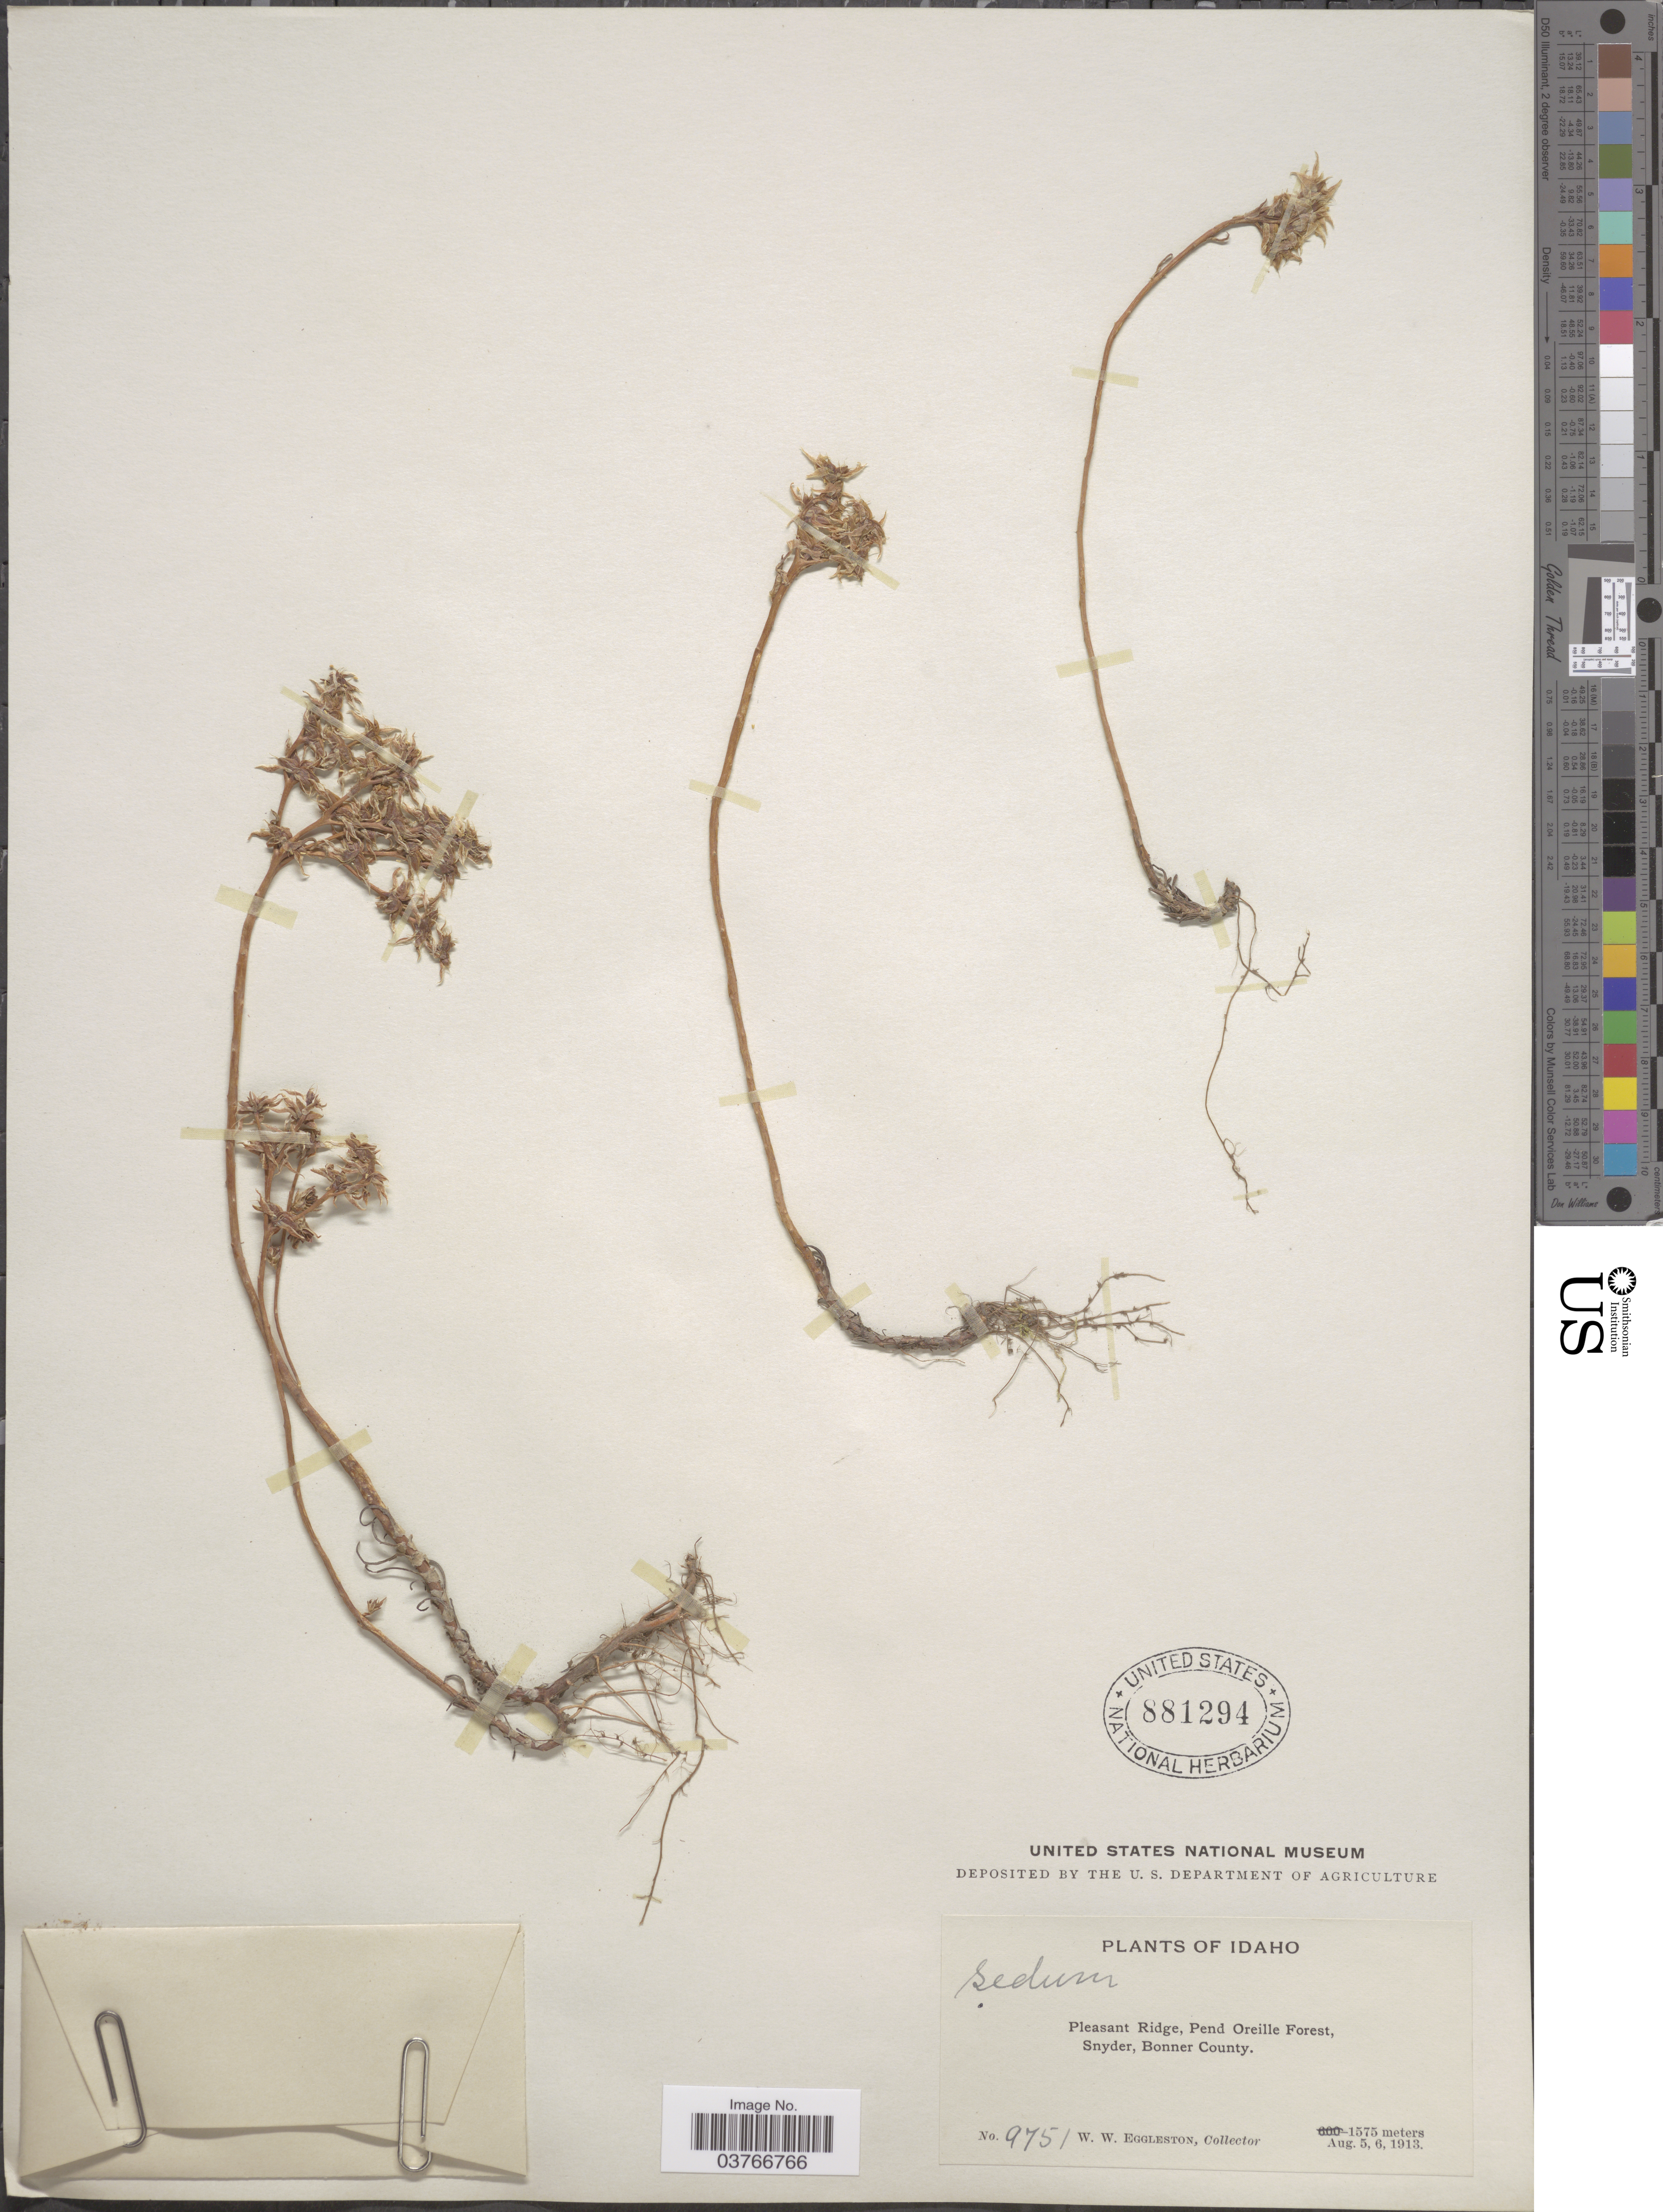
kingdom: Plantae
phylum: Tracheophyta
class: Magnoliopsida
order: Saxifragales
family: Crassulaceae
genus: Sedum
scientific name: Sedum sp.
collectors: W. W. Eggleston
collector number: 9751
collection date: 1913-08-05/1913-08-06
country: United States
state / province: Idaho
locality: Pleasant Ridge, Pend Oreille Forest, Snyder, Bonner County.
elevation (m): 1575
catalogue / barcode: US 881294